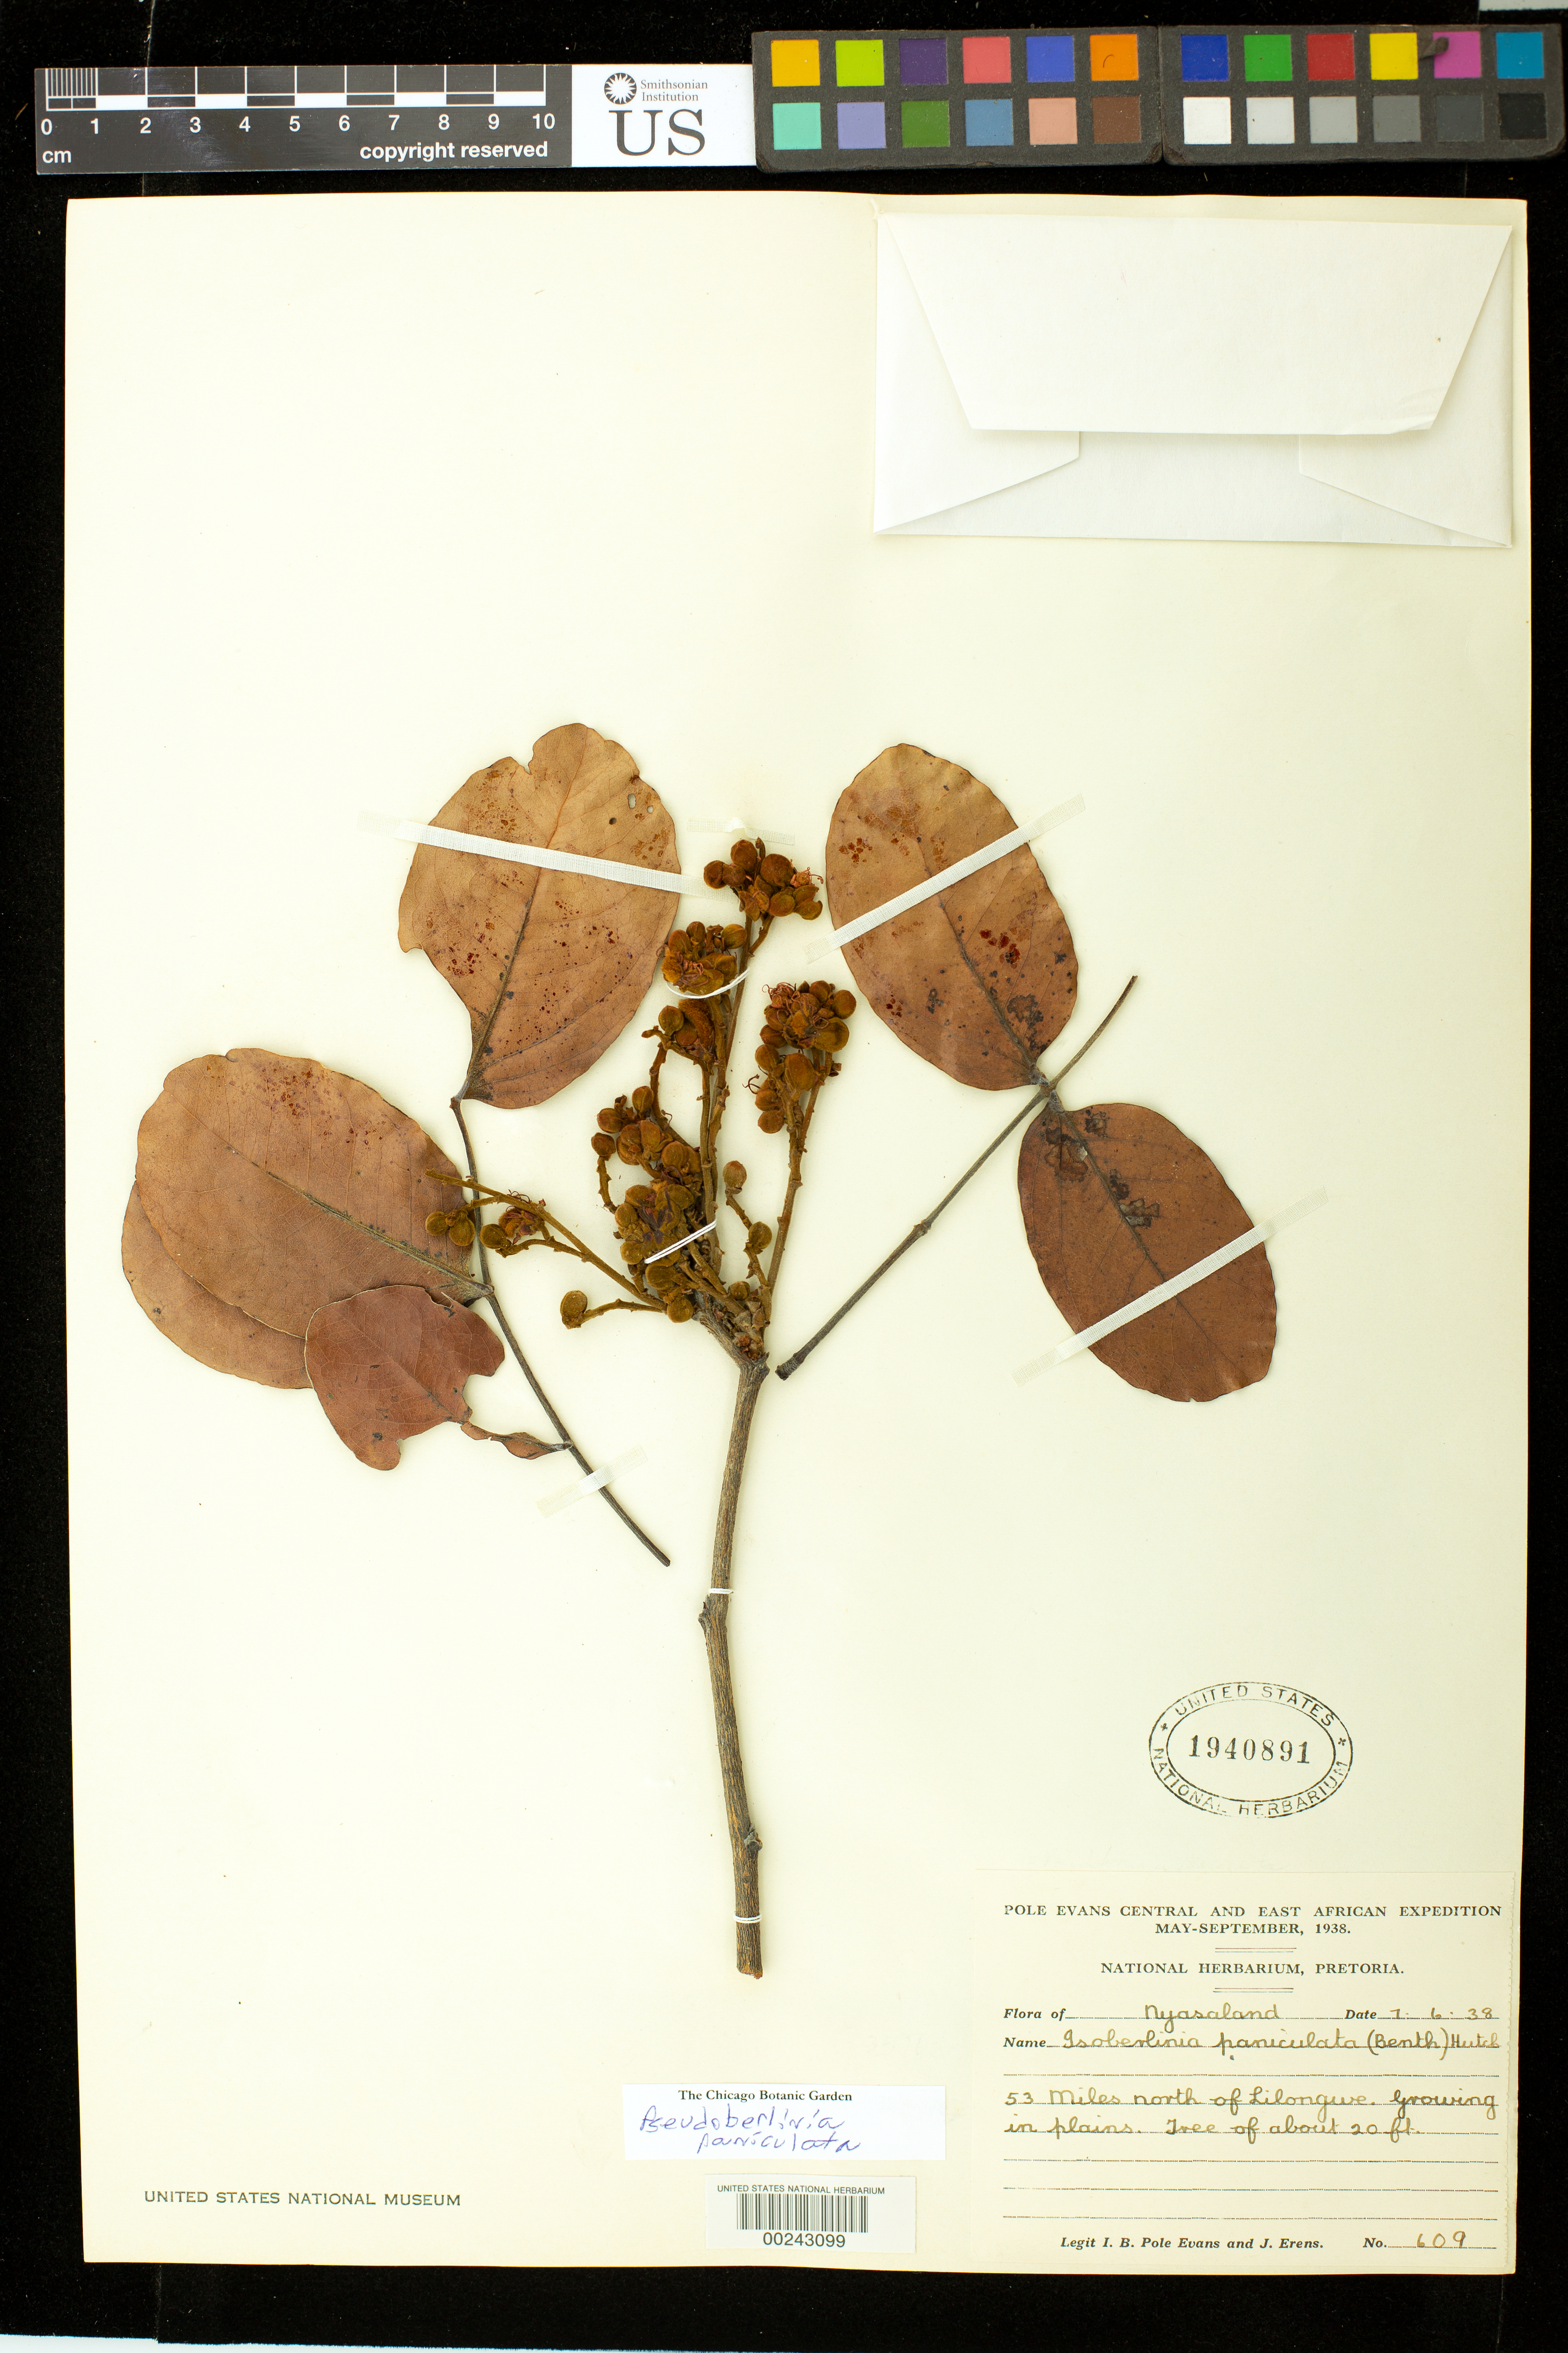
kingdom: Plantae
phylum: Tracheophyta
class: Magnoliopsida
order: Fabales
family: Fabaceae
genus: Julbernardia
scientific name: Julbernardia paniculata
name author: (Benth.) Troupin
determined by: Strong, Mark T., (BOT), Smithsonian Institution - National Museum of Natural History (UNITED STATES)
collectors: I. B. Pole-Evans & J. Erens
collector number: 609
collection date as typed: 07 Jun 1938 or 06 Jul 1938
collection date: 1938-06-07 or 1938-07-06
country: Malawi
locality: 53 mi n of lilongwe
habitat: In plains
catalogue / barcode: US 1940891